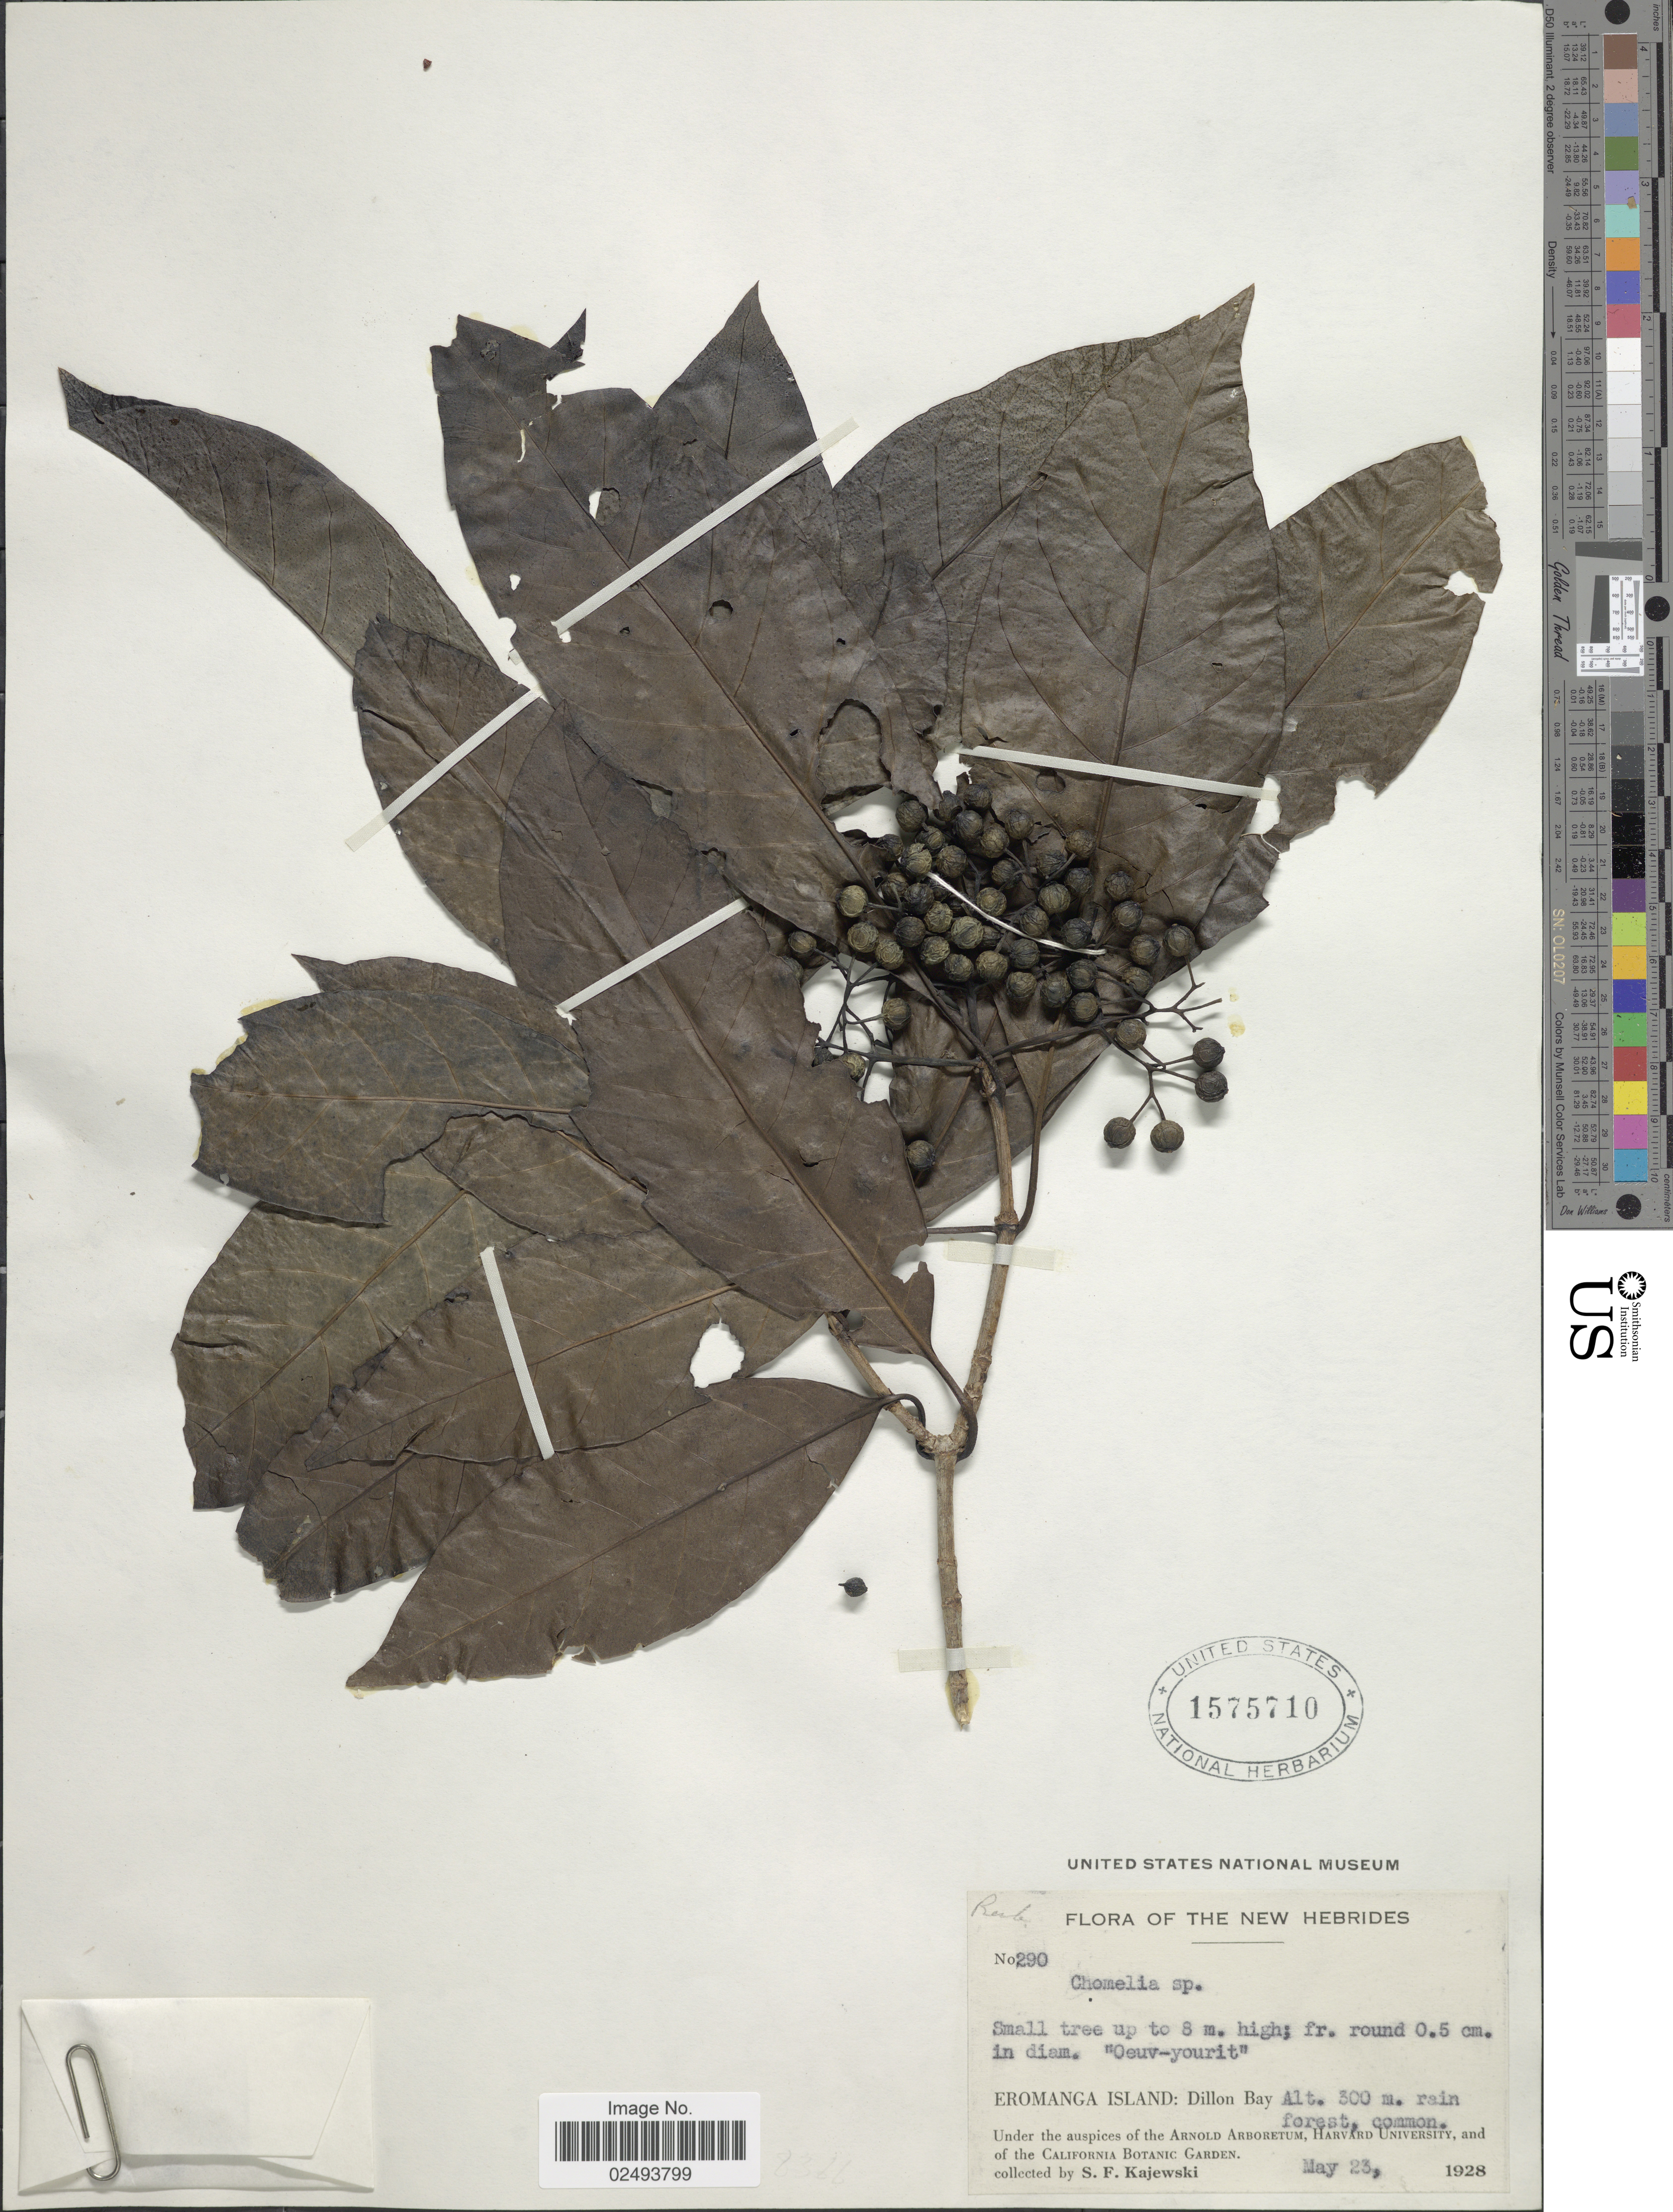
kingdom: Plantae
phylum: Tracheophyta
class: Magnoliopsida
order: Gentianales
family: Rubiaceae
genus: Tarenna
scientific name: Tarenna sp.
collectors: S. Kajewski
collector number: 290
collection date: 1928-05-23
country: Vanuatu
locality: The New Hebrides. Eromanga Island: Dillon Bay.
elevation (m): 300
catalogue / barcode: US 1575710